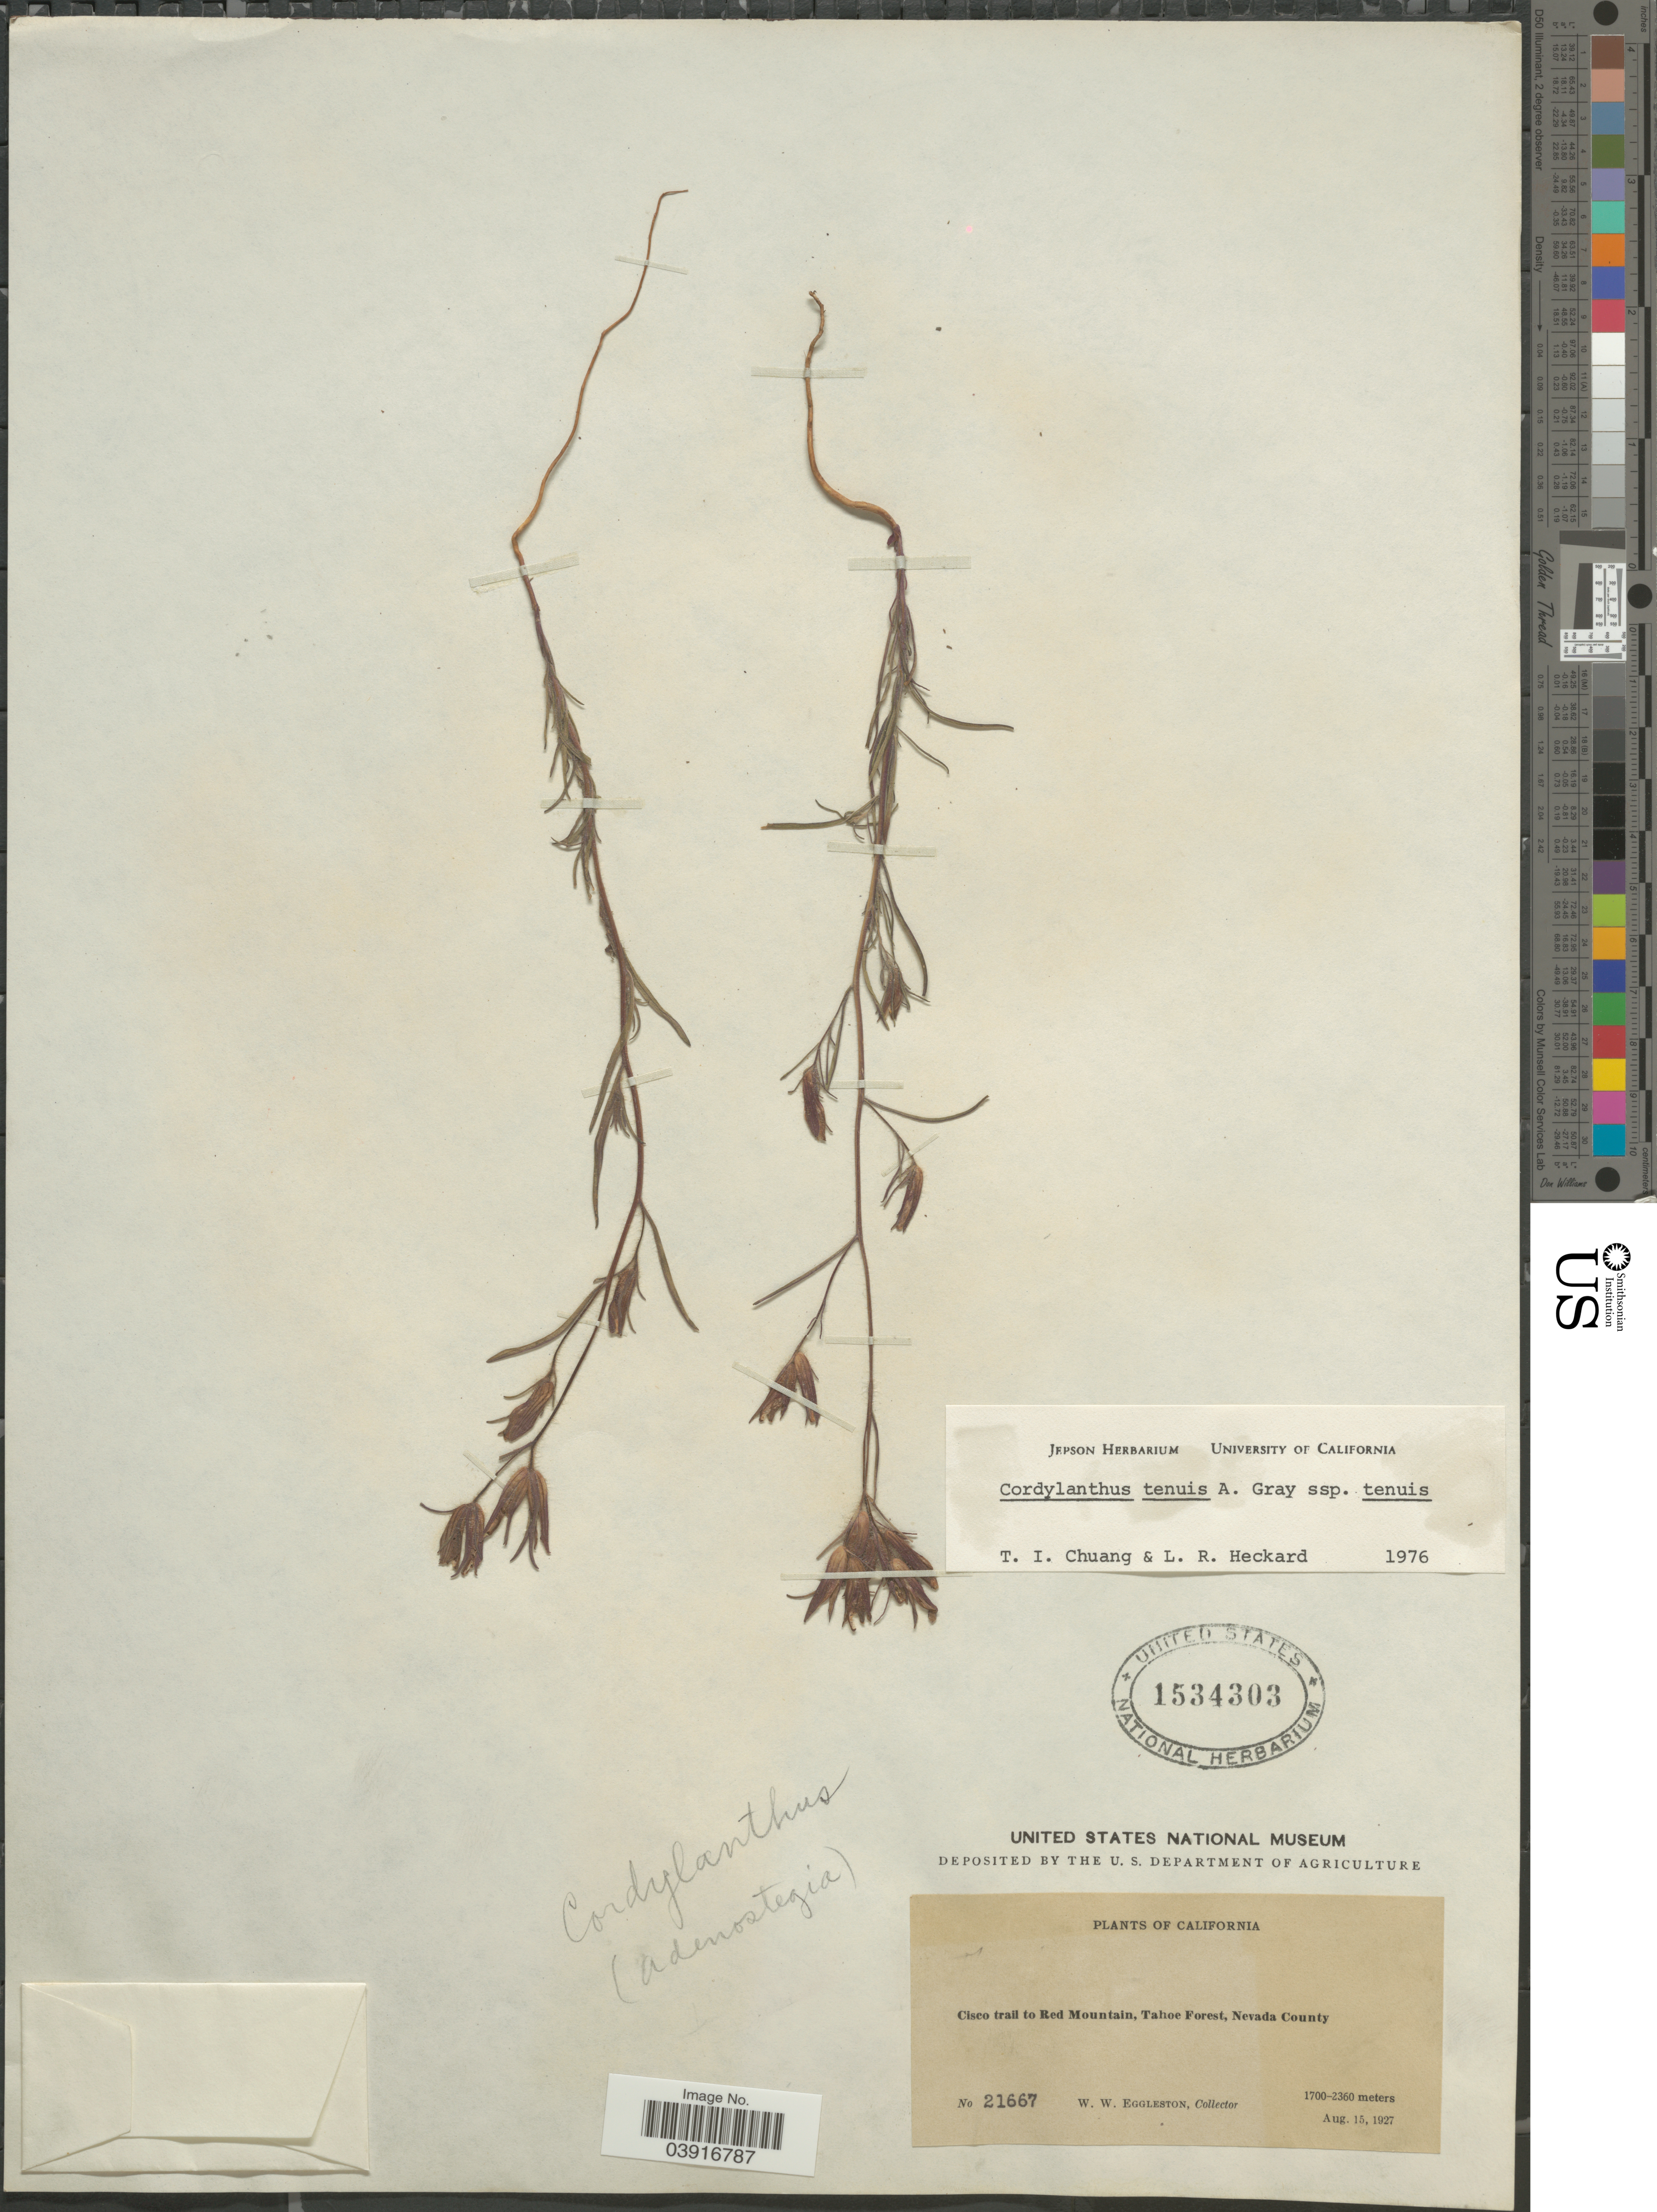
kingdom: Plantae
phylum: Tracheophyta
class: Magnoliopsida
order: Lamiales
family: Orobanchaceae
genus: Cordylanthus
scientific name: Cordylanthus tenuis subsp. tenuis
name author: A. Gray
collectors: W. W. Eggleston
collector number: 21667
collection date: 1927-08-15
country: United States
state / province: California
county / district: Nevada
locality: Cisco trail to Red Mountain, Tahoe Forest, Nevada County.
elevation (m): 1700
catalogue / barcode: US 1534303